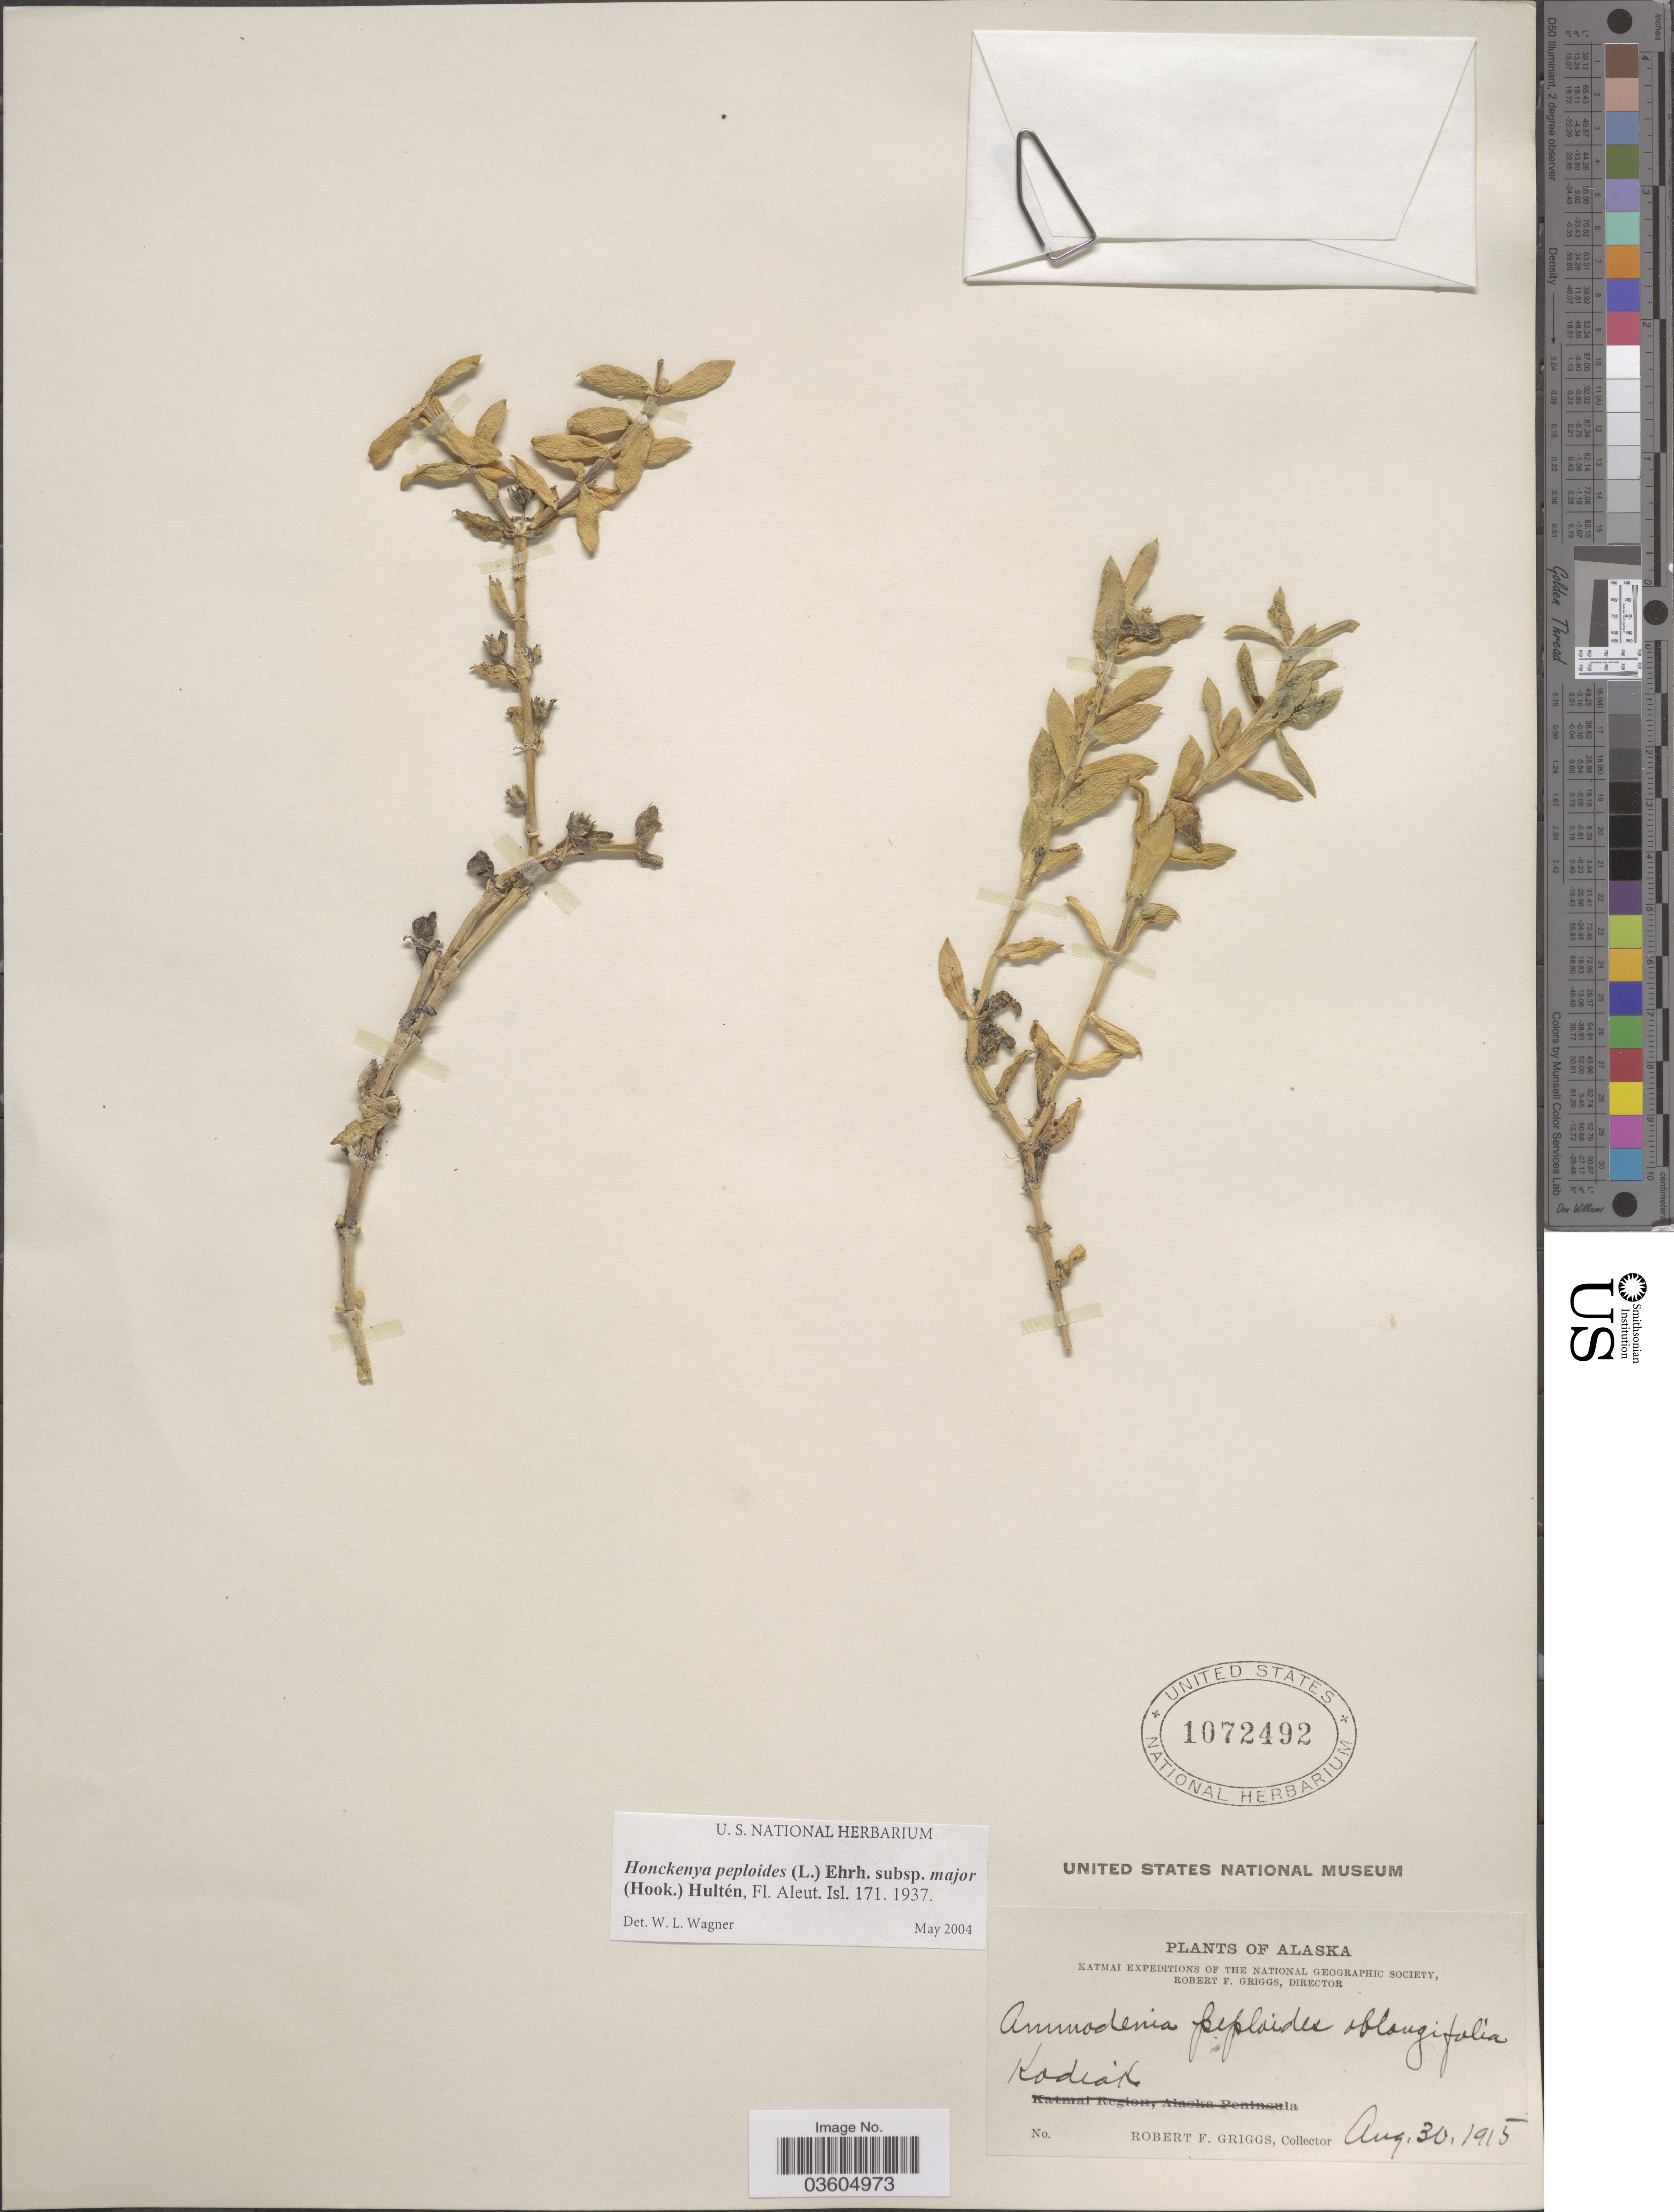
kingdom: Plantae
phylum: Tracheophyta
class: Magnoliopsida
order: Caryophyllales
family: Caryophyllaceae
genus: Honckenya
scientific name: Honckenya peploides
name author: (L.) Ehrh.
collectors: R. F. Griggs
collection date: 1915-08-30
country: United States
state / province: Alaska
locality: Kodiak.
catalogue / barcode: US 1072492